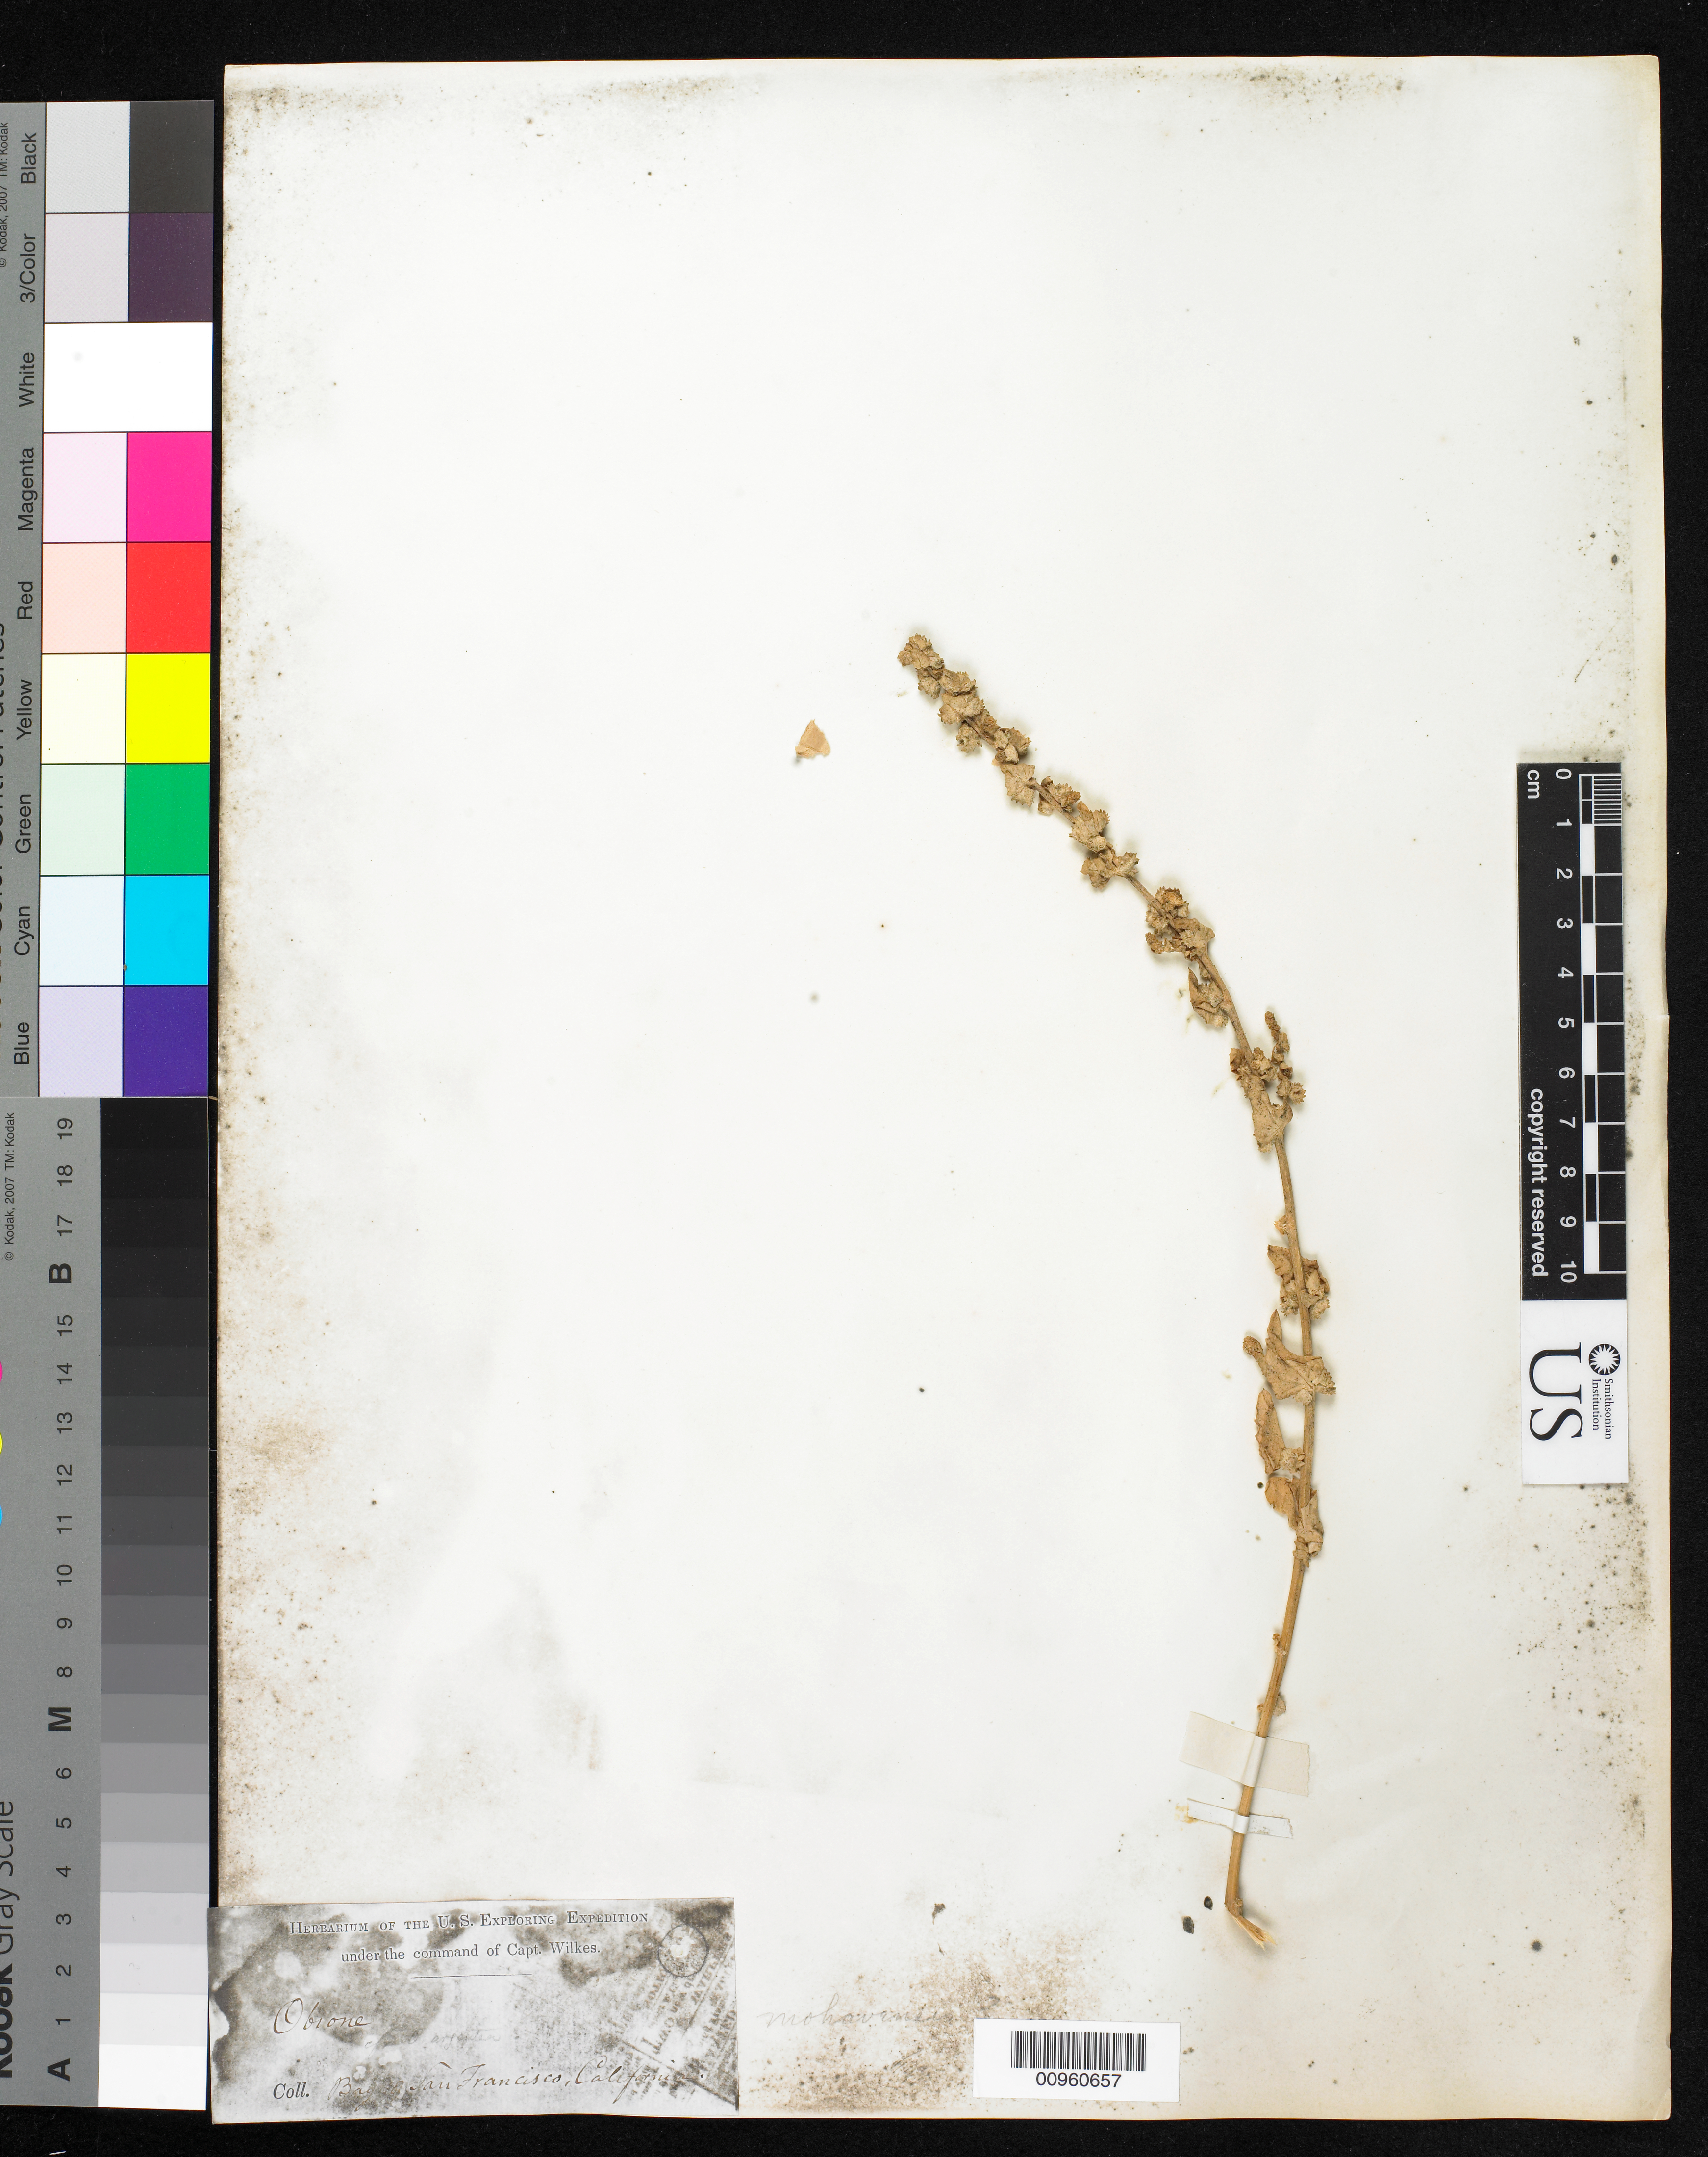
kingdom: Plantae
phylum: Tracheophyta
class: Magnoliopsida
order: Caryophyllales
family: Amaranthaceae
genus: Atriplex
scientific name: Atriplex expansa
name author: S. Watson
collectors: Wilkes Explor. Exped.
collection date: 1838/1842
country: United States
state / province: California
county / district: San Francisco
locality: Bay of San Francisco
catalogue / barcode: US 98617